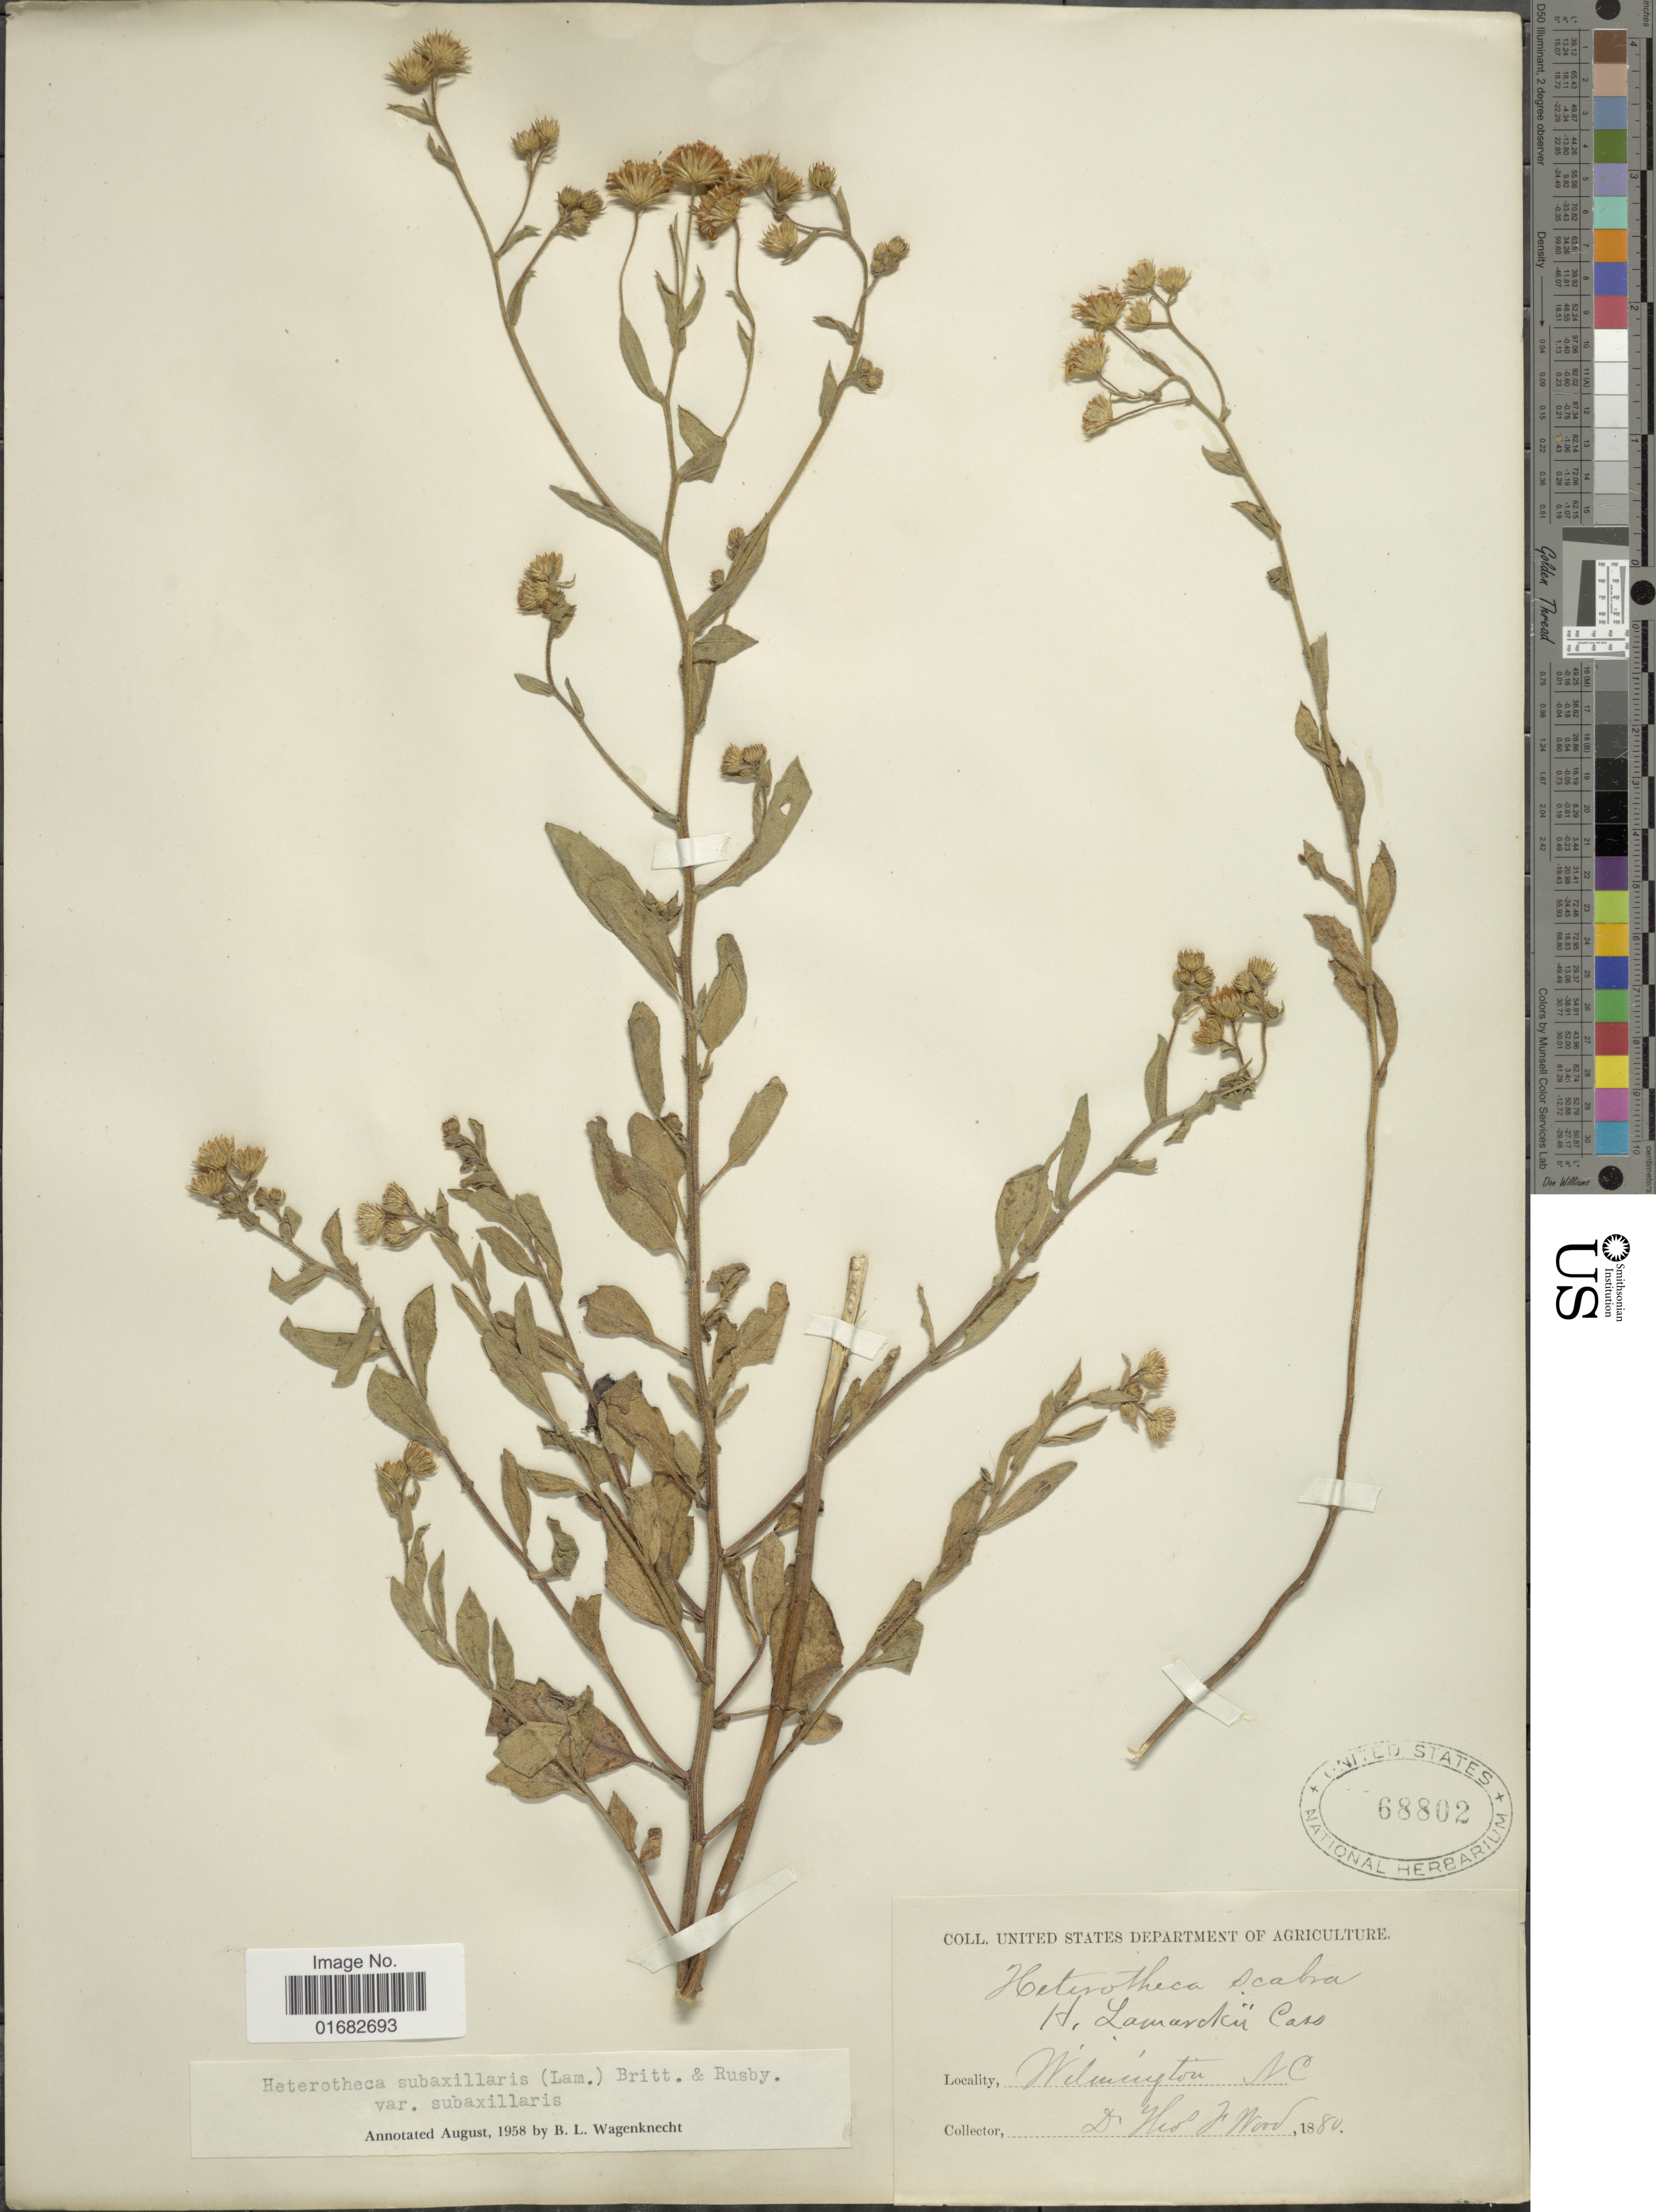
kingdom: Plantae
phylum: Tracheophyta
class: Magnoliopsida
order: Asterales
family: Asteraceae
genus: Heterotheca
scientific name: Heterotheca subaxillaris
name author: (Lam.) Britton & Rusby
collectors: T. F. Wood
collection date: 1880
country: United States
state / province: North Carolina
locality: Wilmington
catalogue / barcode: US 68802